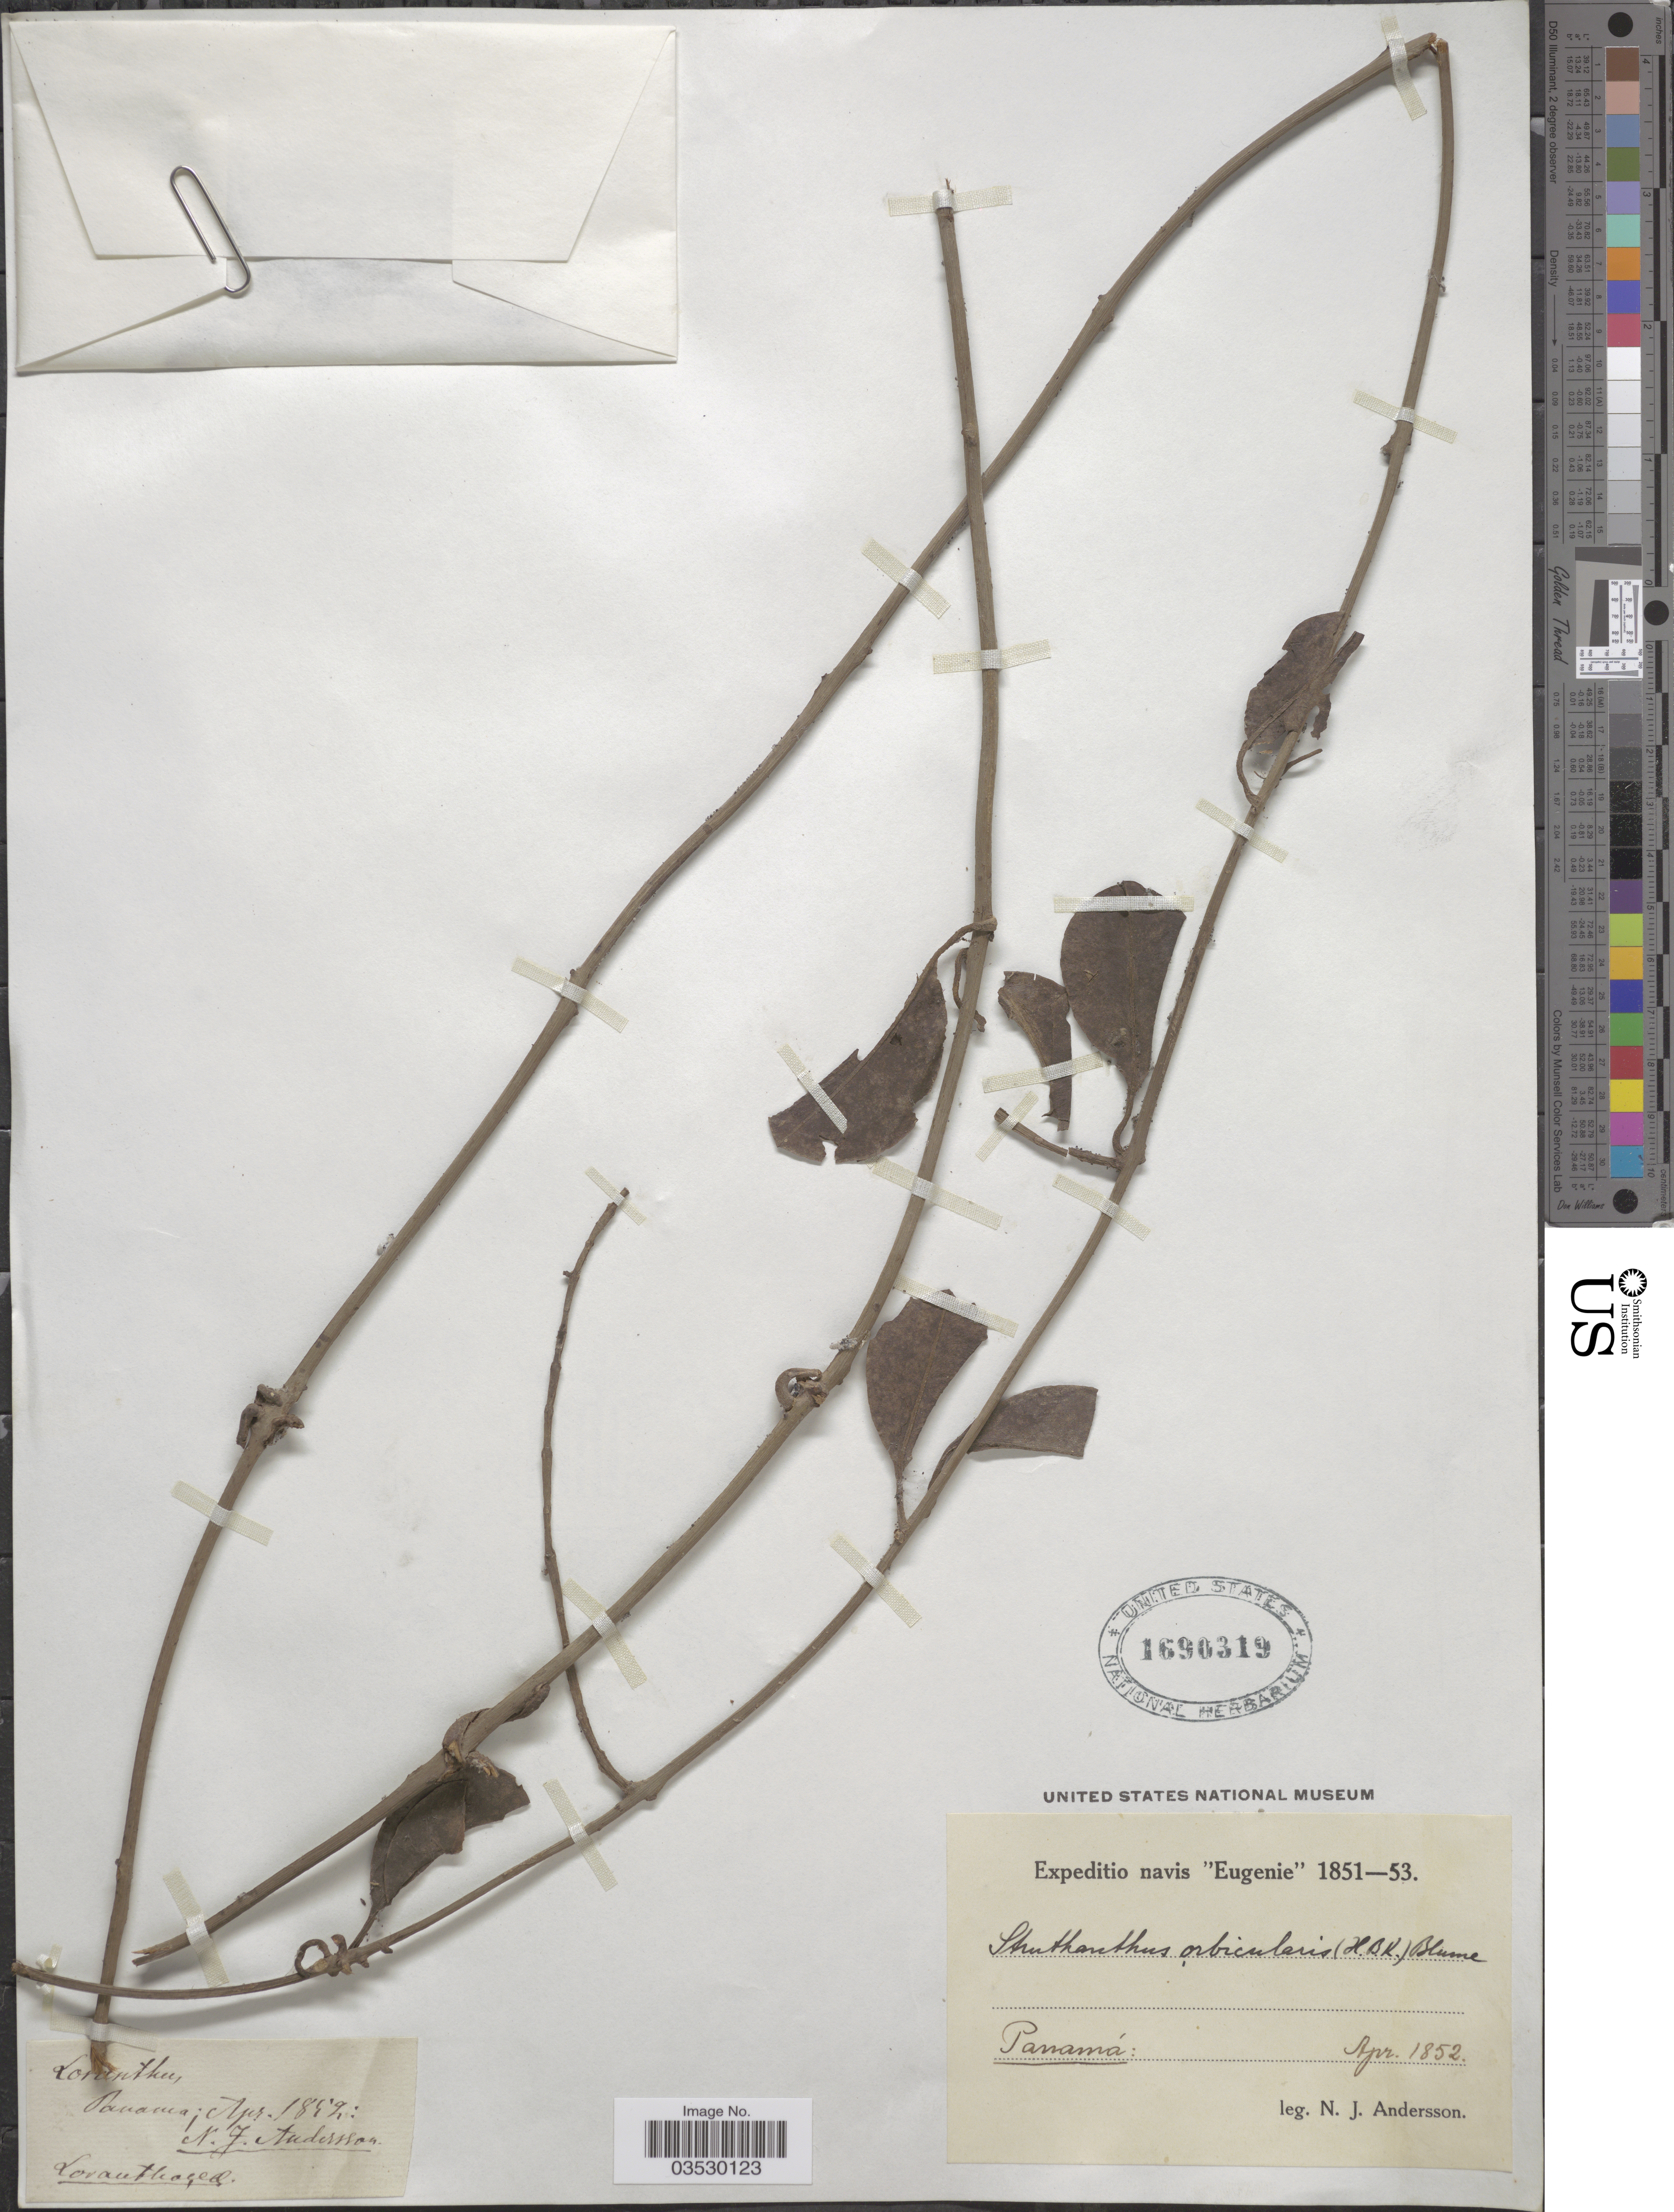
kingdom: Plantae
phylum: Tracheophyta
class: Magnoliopsida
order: Santalales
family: Loranthaceae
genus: Struthanthus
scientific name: Struthanthus orbicularis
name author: (Kunth) Blume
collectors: N. J. Andersson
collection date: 1852-04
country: Panama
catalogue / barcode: US 1690319